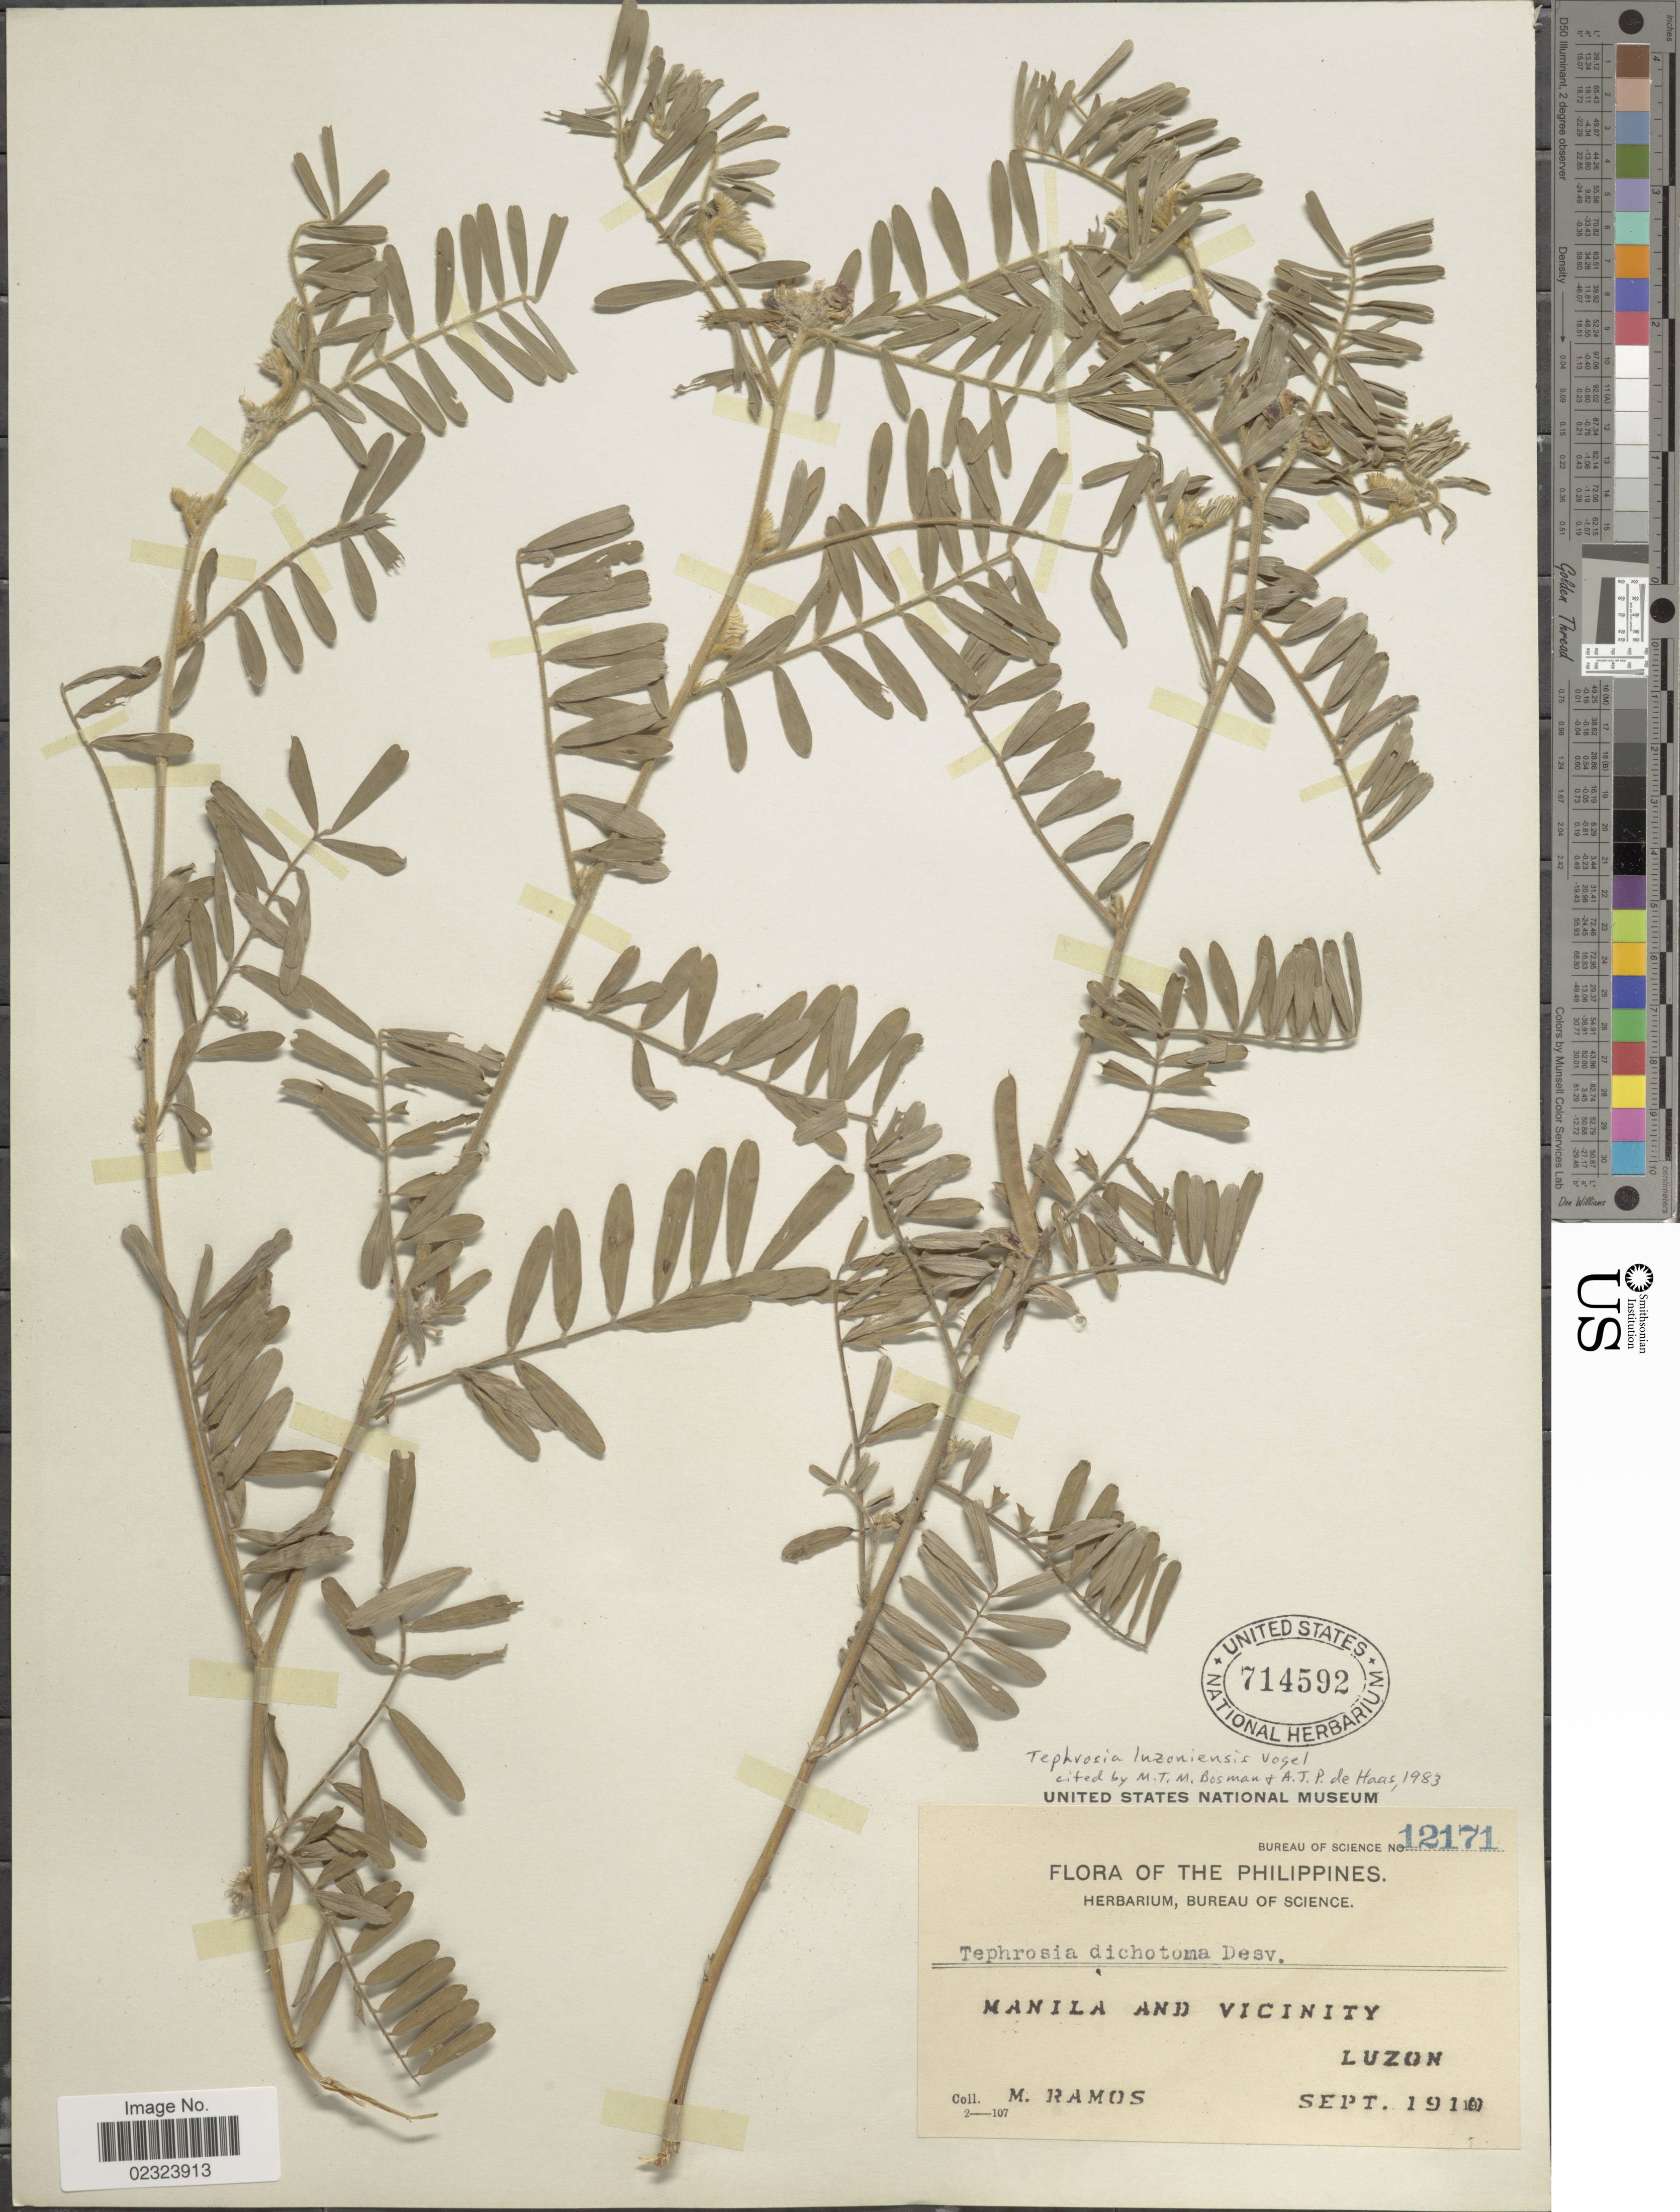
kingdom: Plantae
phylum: Tracheophyta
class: Magnoliopsida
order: Fabales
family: Fabaceae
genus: Tephrosia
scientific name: Tephrosia luzoniensis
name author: Vogel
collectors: M. Ramos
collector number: Bureau of Science 12171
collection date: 1910-09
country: Philippines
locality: Manila and vicinity. Luzon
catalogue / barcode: US 714592